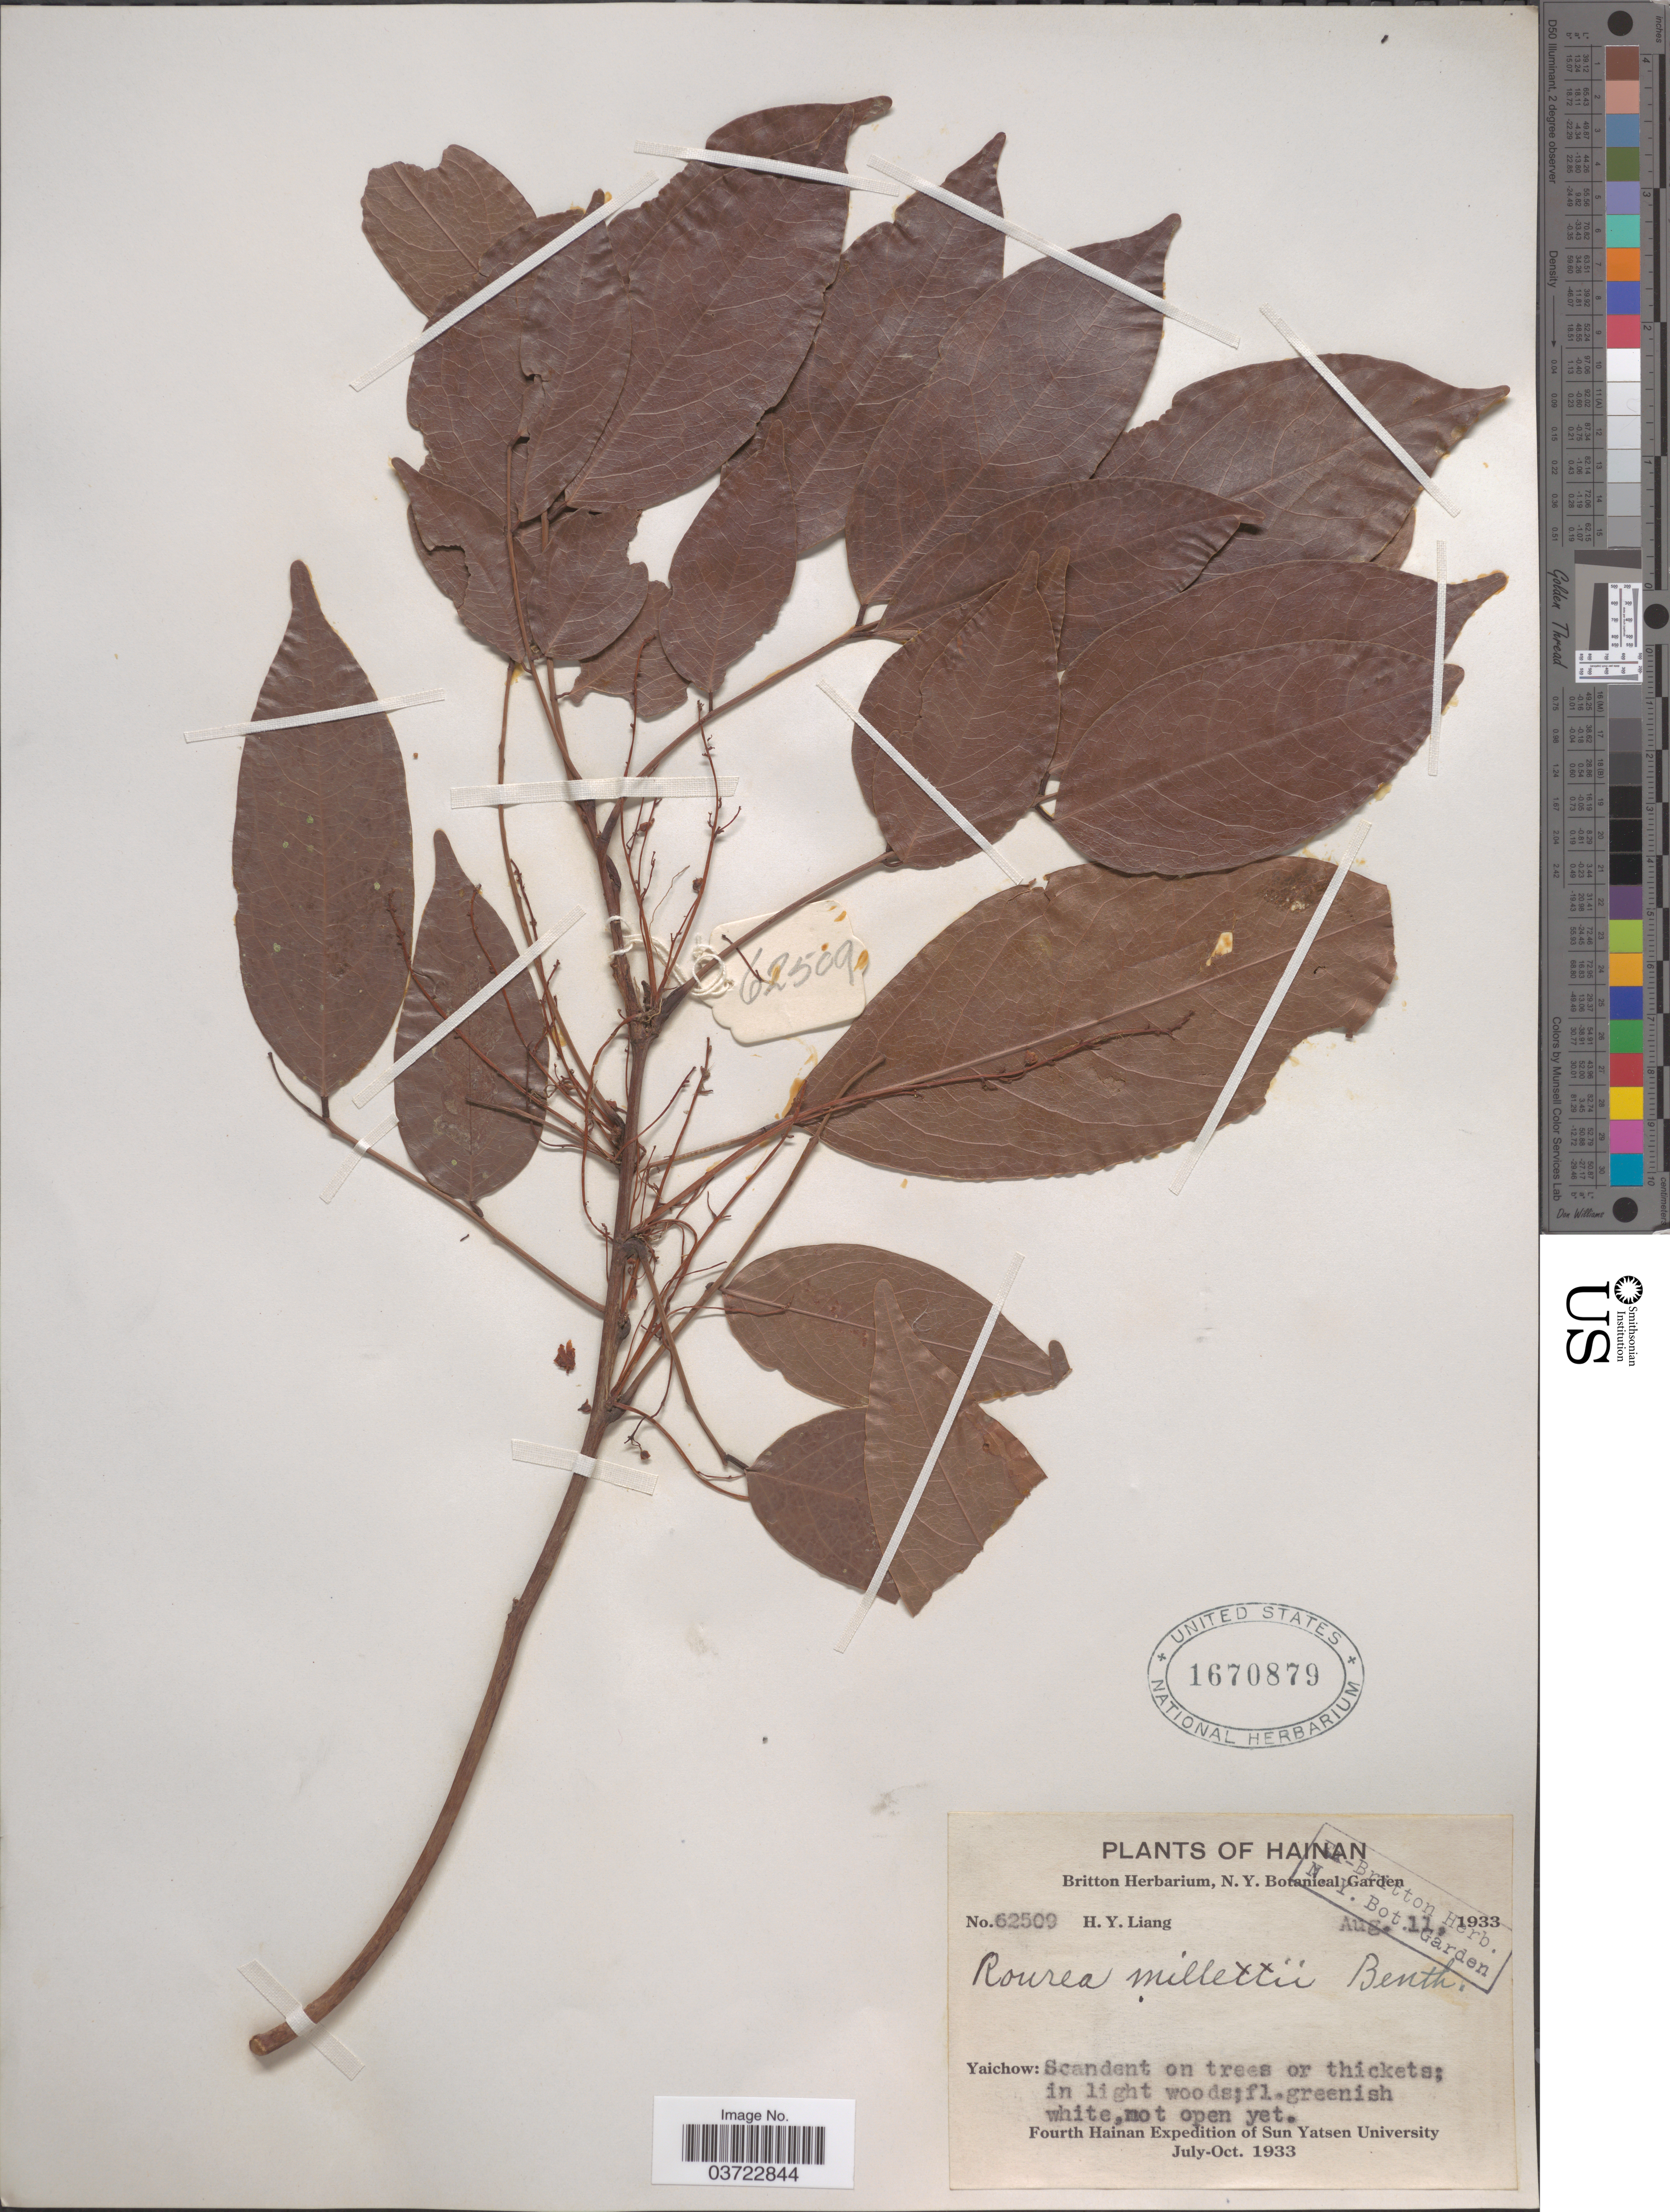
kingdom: Plantae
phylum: Tracheophyta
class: Magnoliopsida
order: Oxalidales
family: Connaraceae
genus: Rourea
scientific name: Rourea millettii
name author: Planch.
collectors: H. Y. Liang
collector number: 62509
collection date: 1933-07/1933-10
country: China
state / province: Hainan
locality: Yaichow.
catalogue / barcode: US 1670879